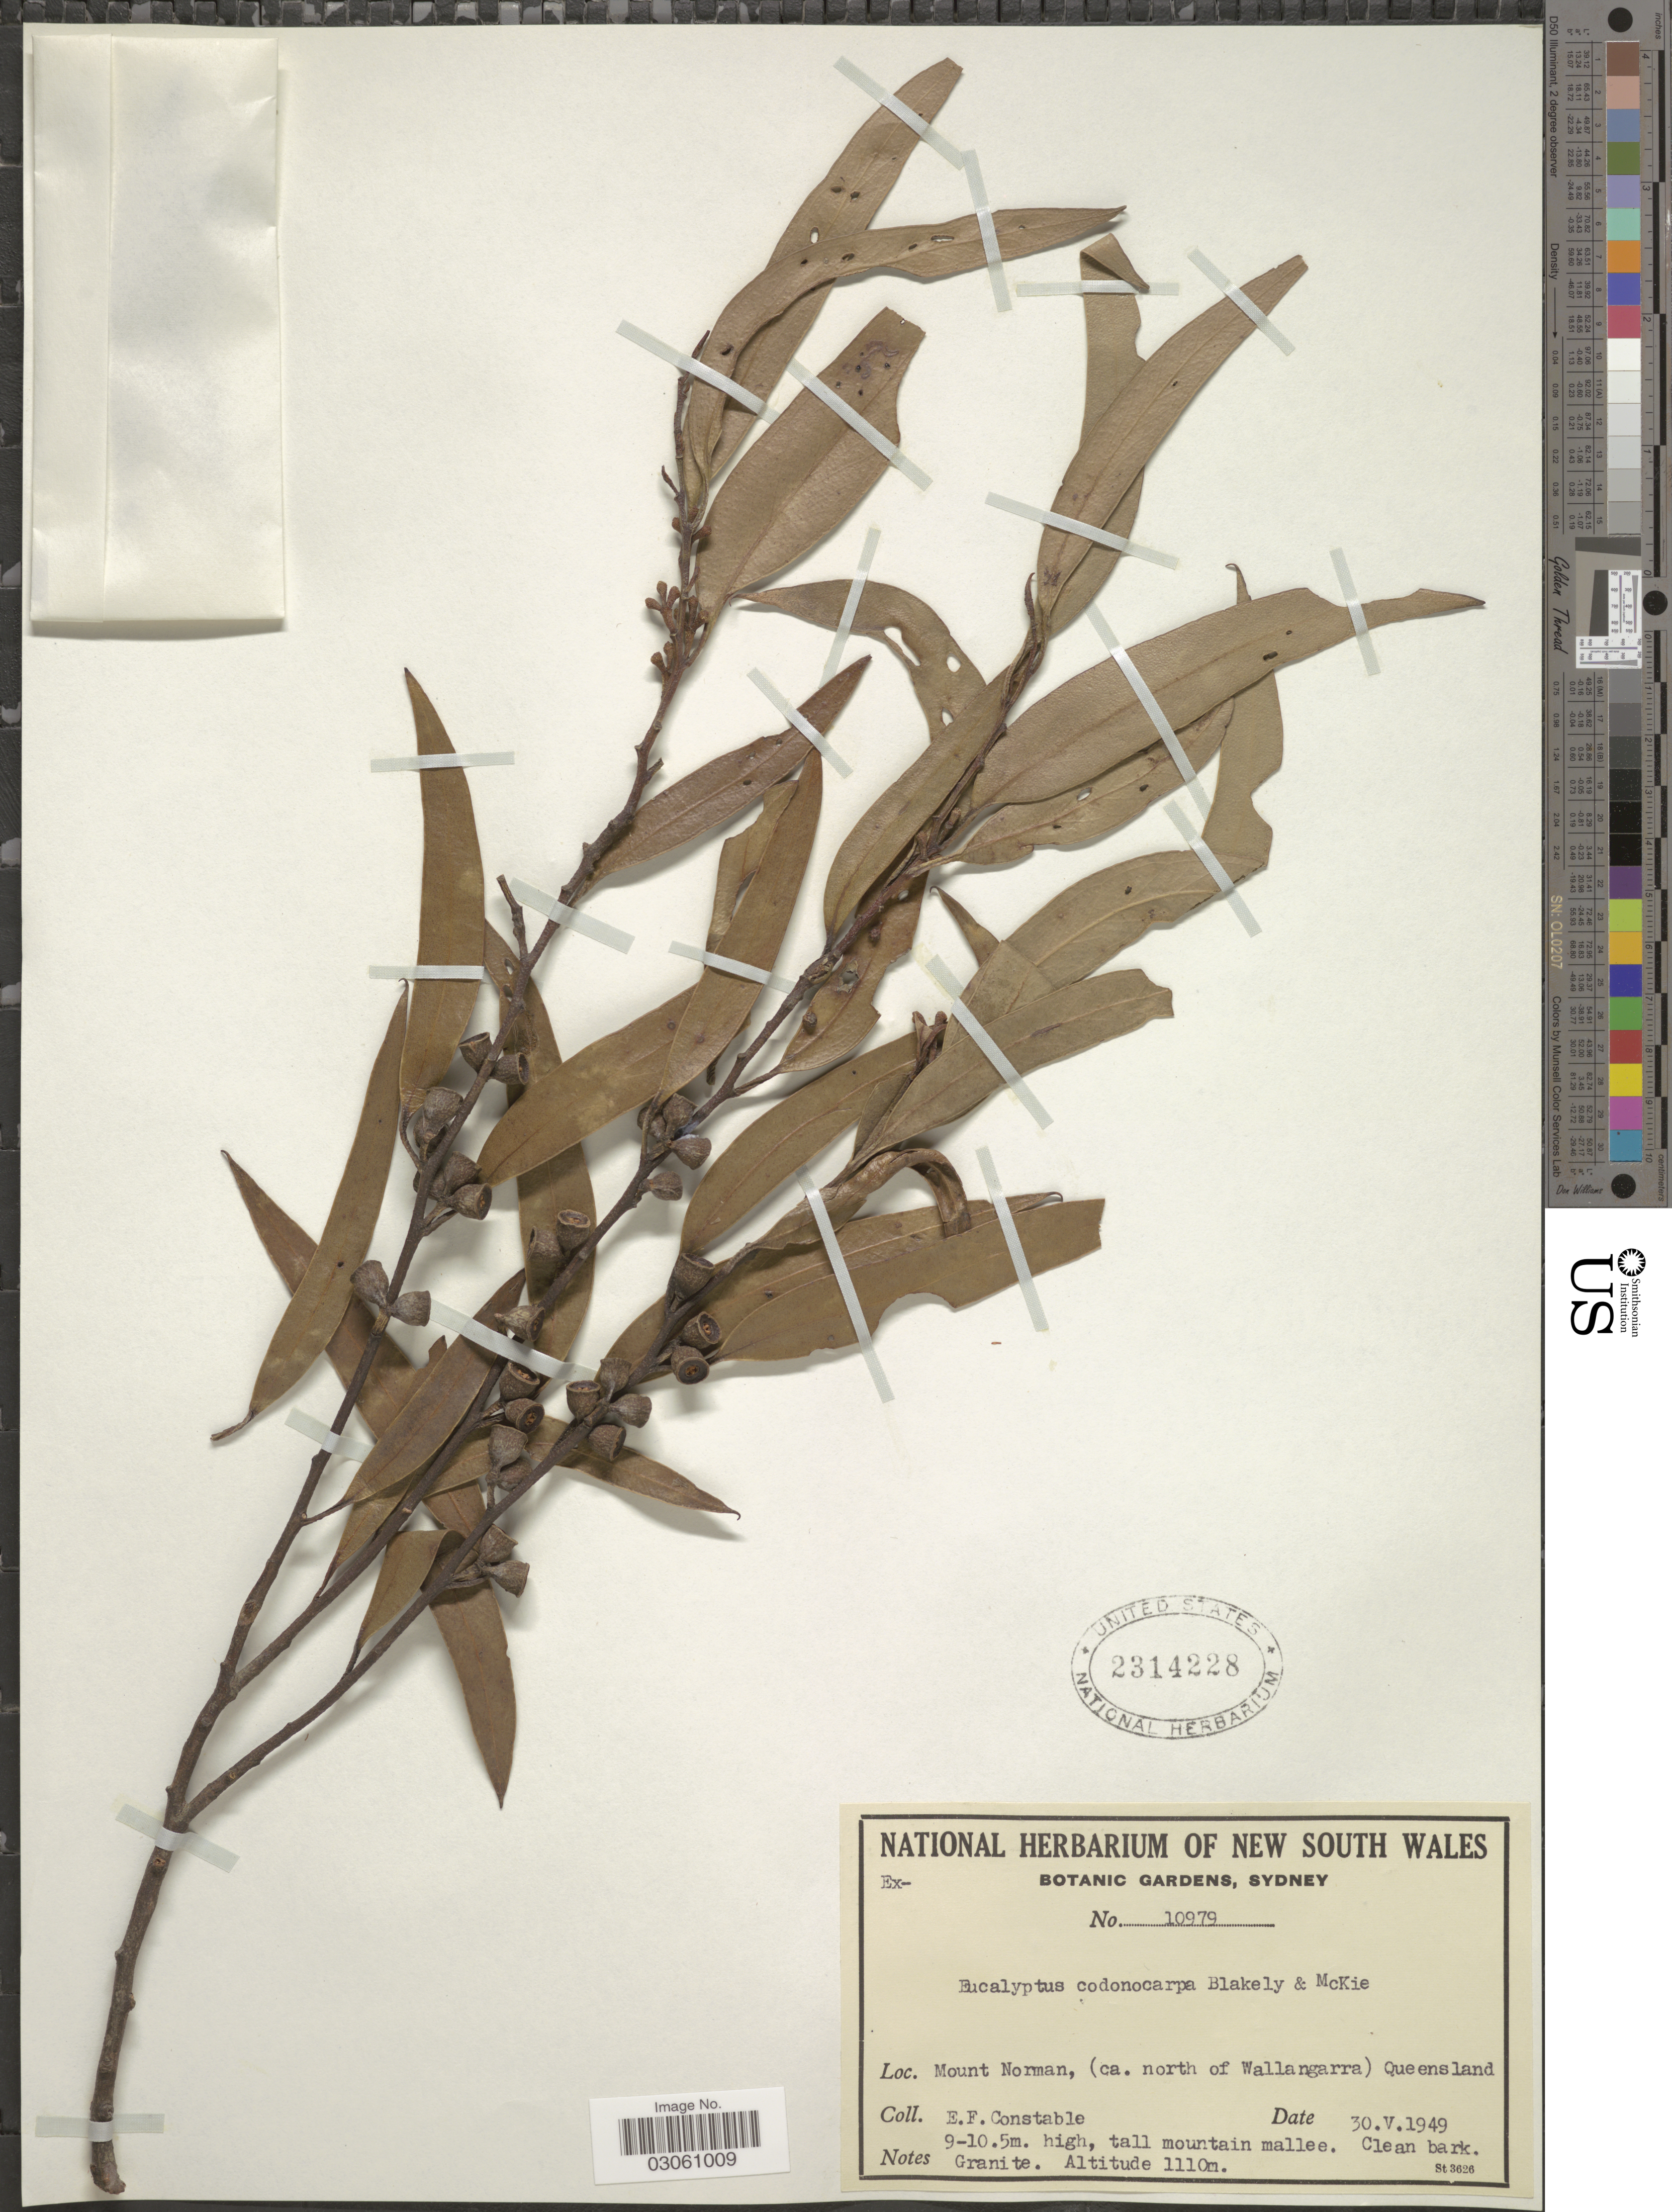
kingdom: Plantae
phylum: Tracheophyta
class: Magnoliopsida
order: Myrtales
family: Myrtaceae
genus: Eucalyptus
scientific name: Eucalyptus codonocarpa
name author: Blakely & McKie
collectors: E. F. Constable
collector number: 10979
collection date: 1949-05-30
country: Australia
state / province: Queensland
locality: Mount Norman, (ca. north of Wallangarra).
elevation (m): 1110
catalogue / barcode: US 2314228